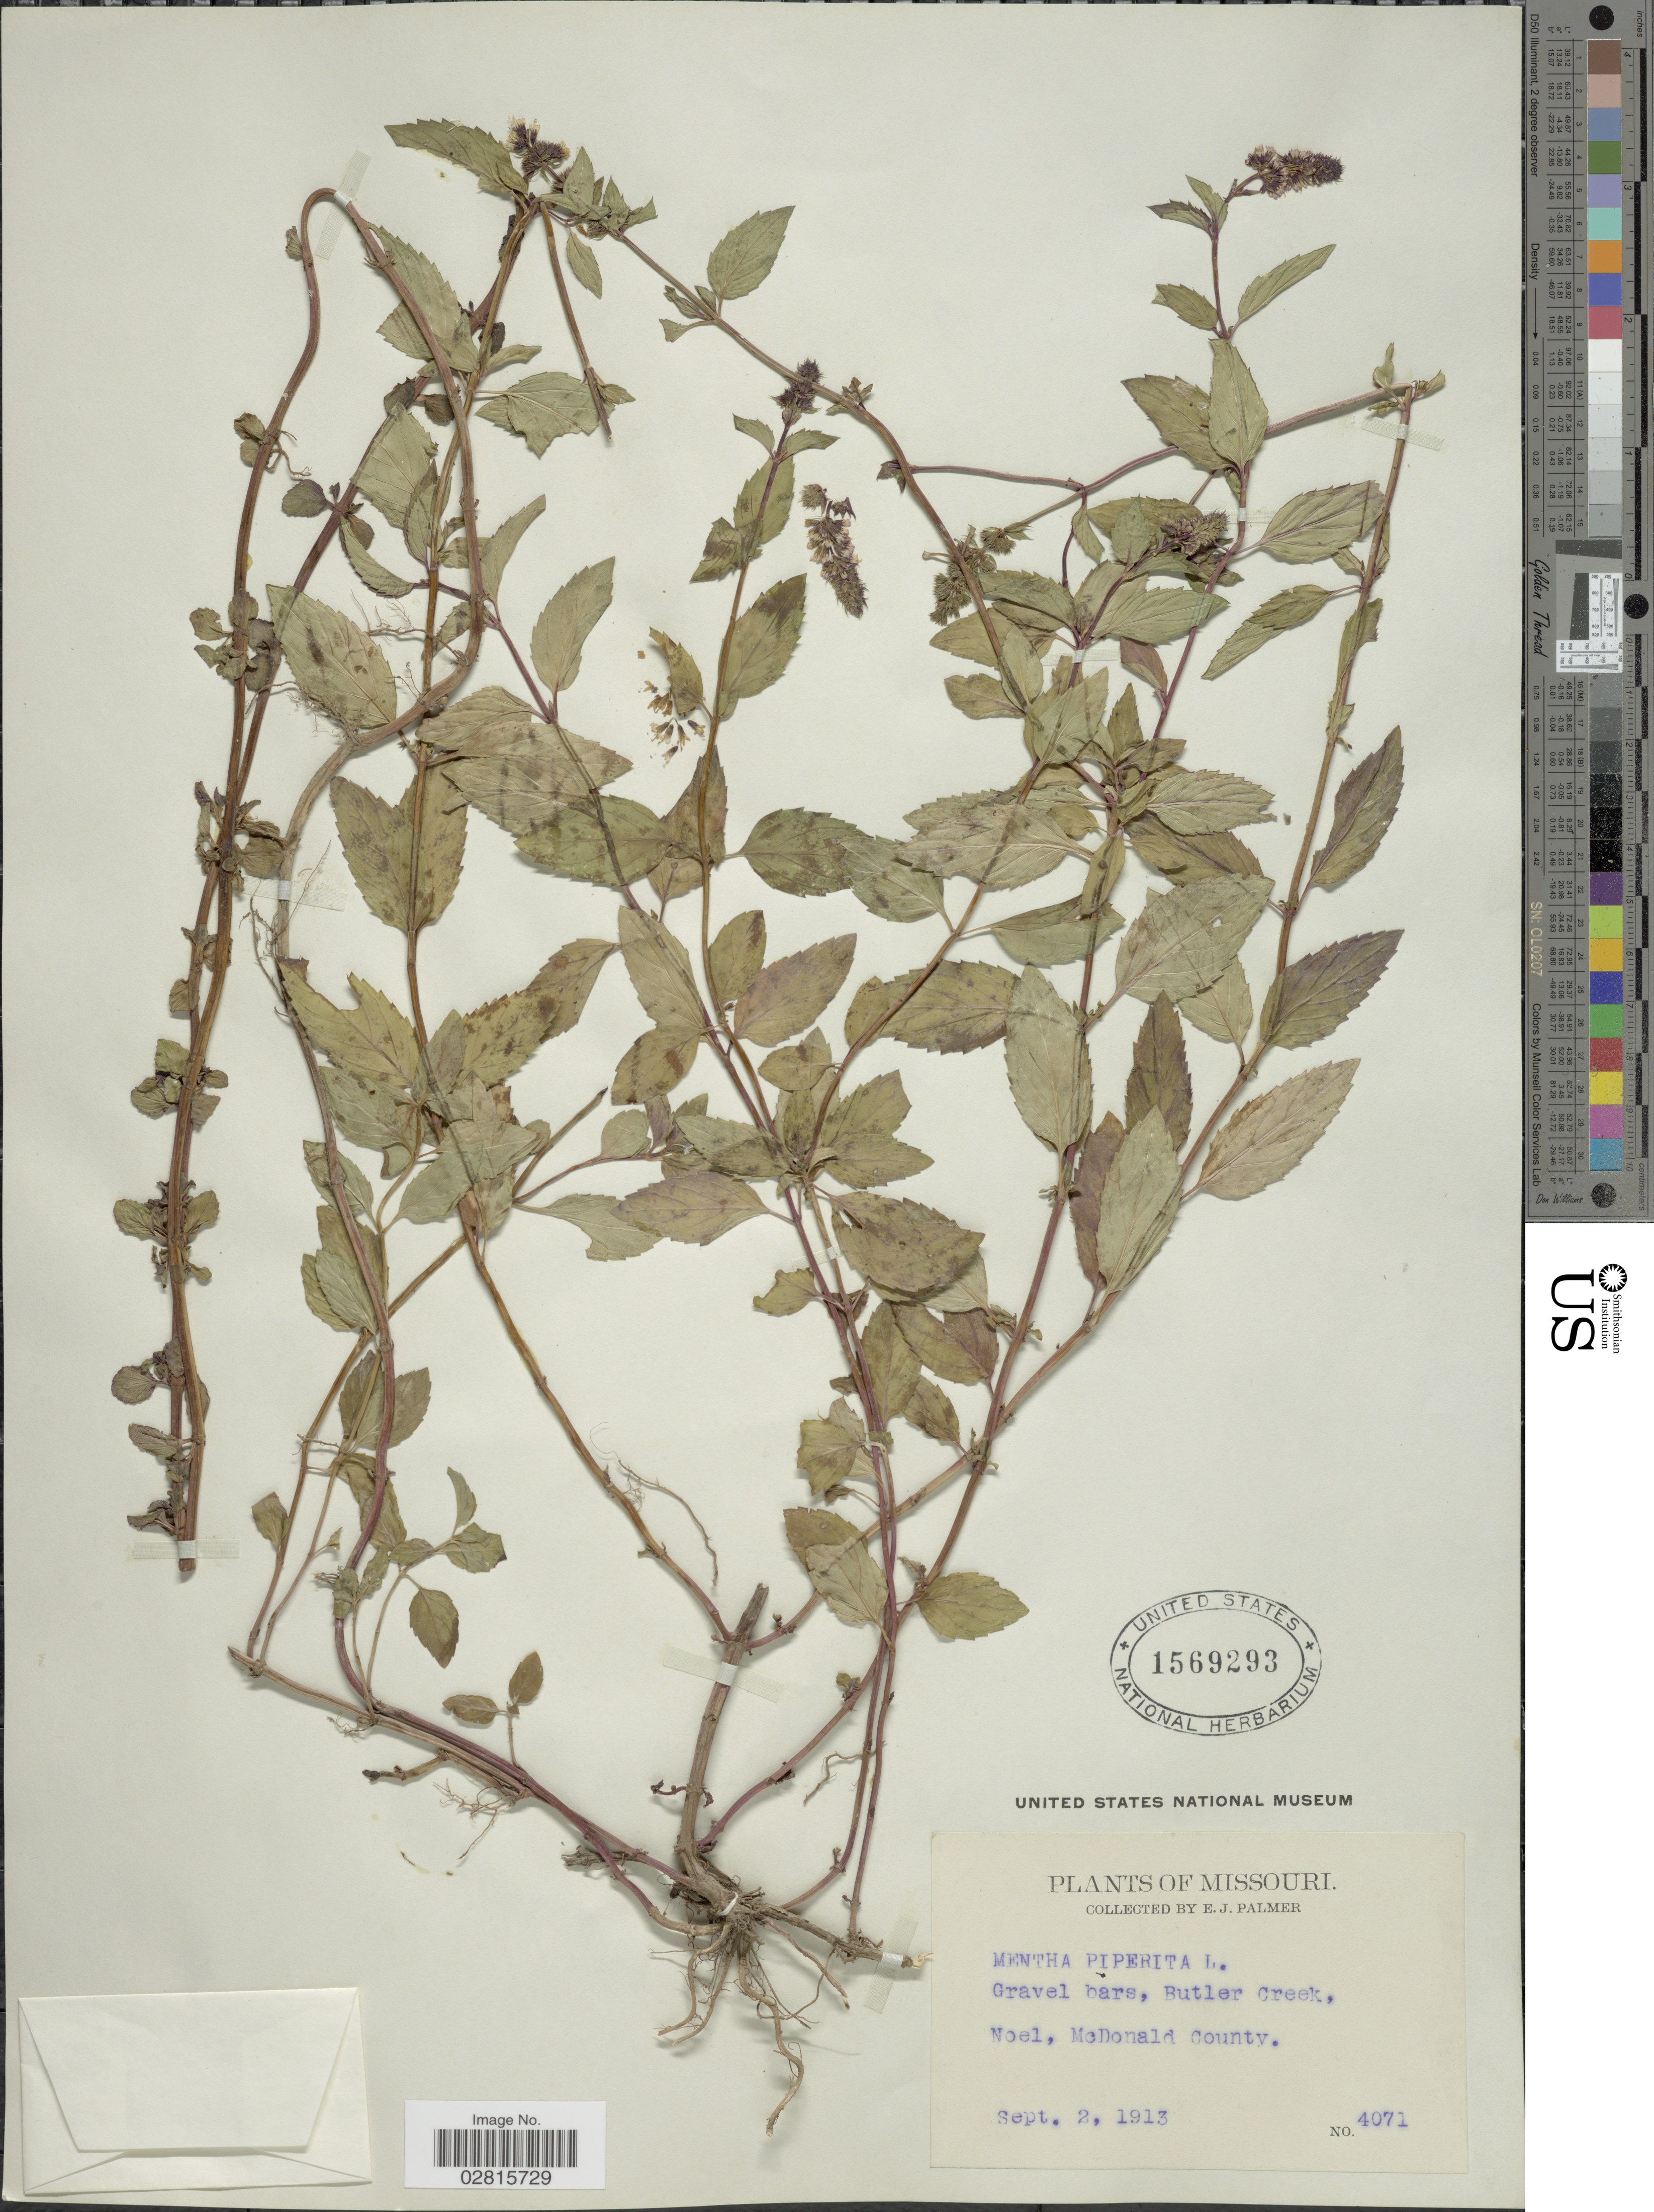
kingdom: Plantae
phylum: Tracheophyta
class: Magnoliopsida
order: Lamiales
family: Lamiaceae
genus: Mentha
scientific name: Mentha x piperita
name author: L.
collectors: E. J. Palmer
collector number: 4071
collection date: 1913-09-02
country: United States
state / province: Missouri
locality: Butler Creek, Noel, McDonald County.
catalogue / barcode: US 1569293